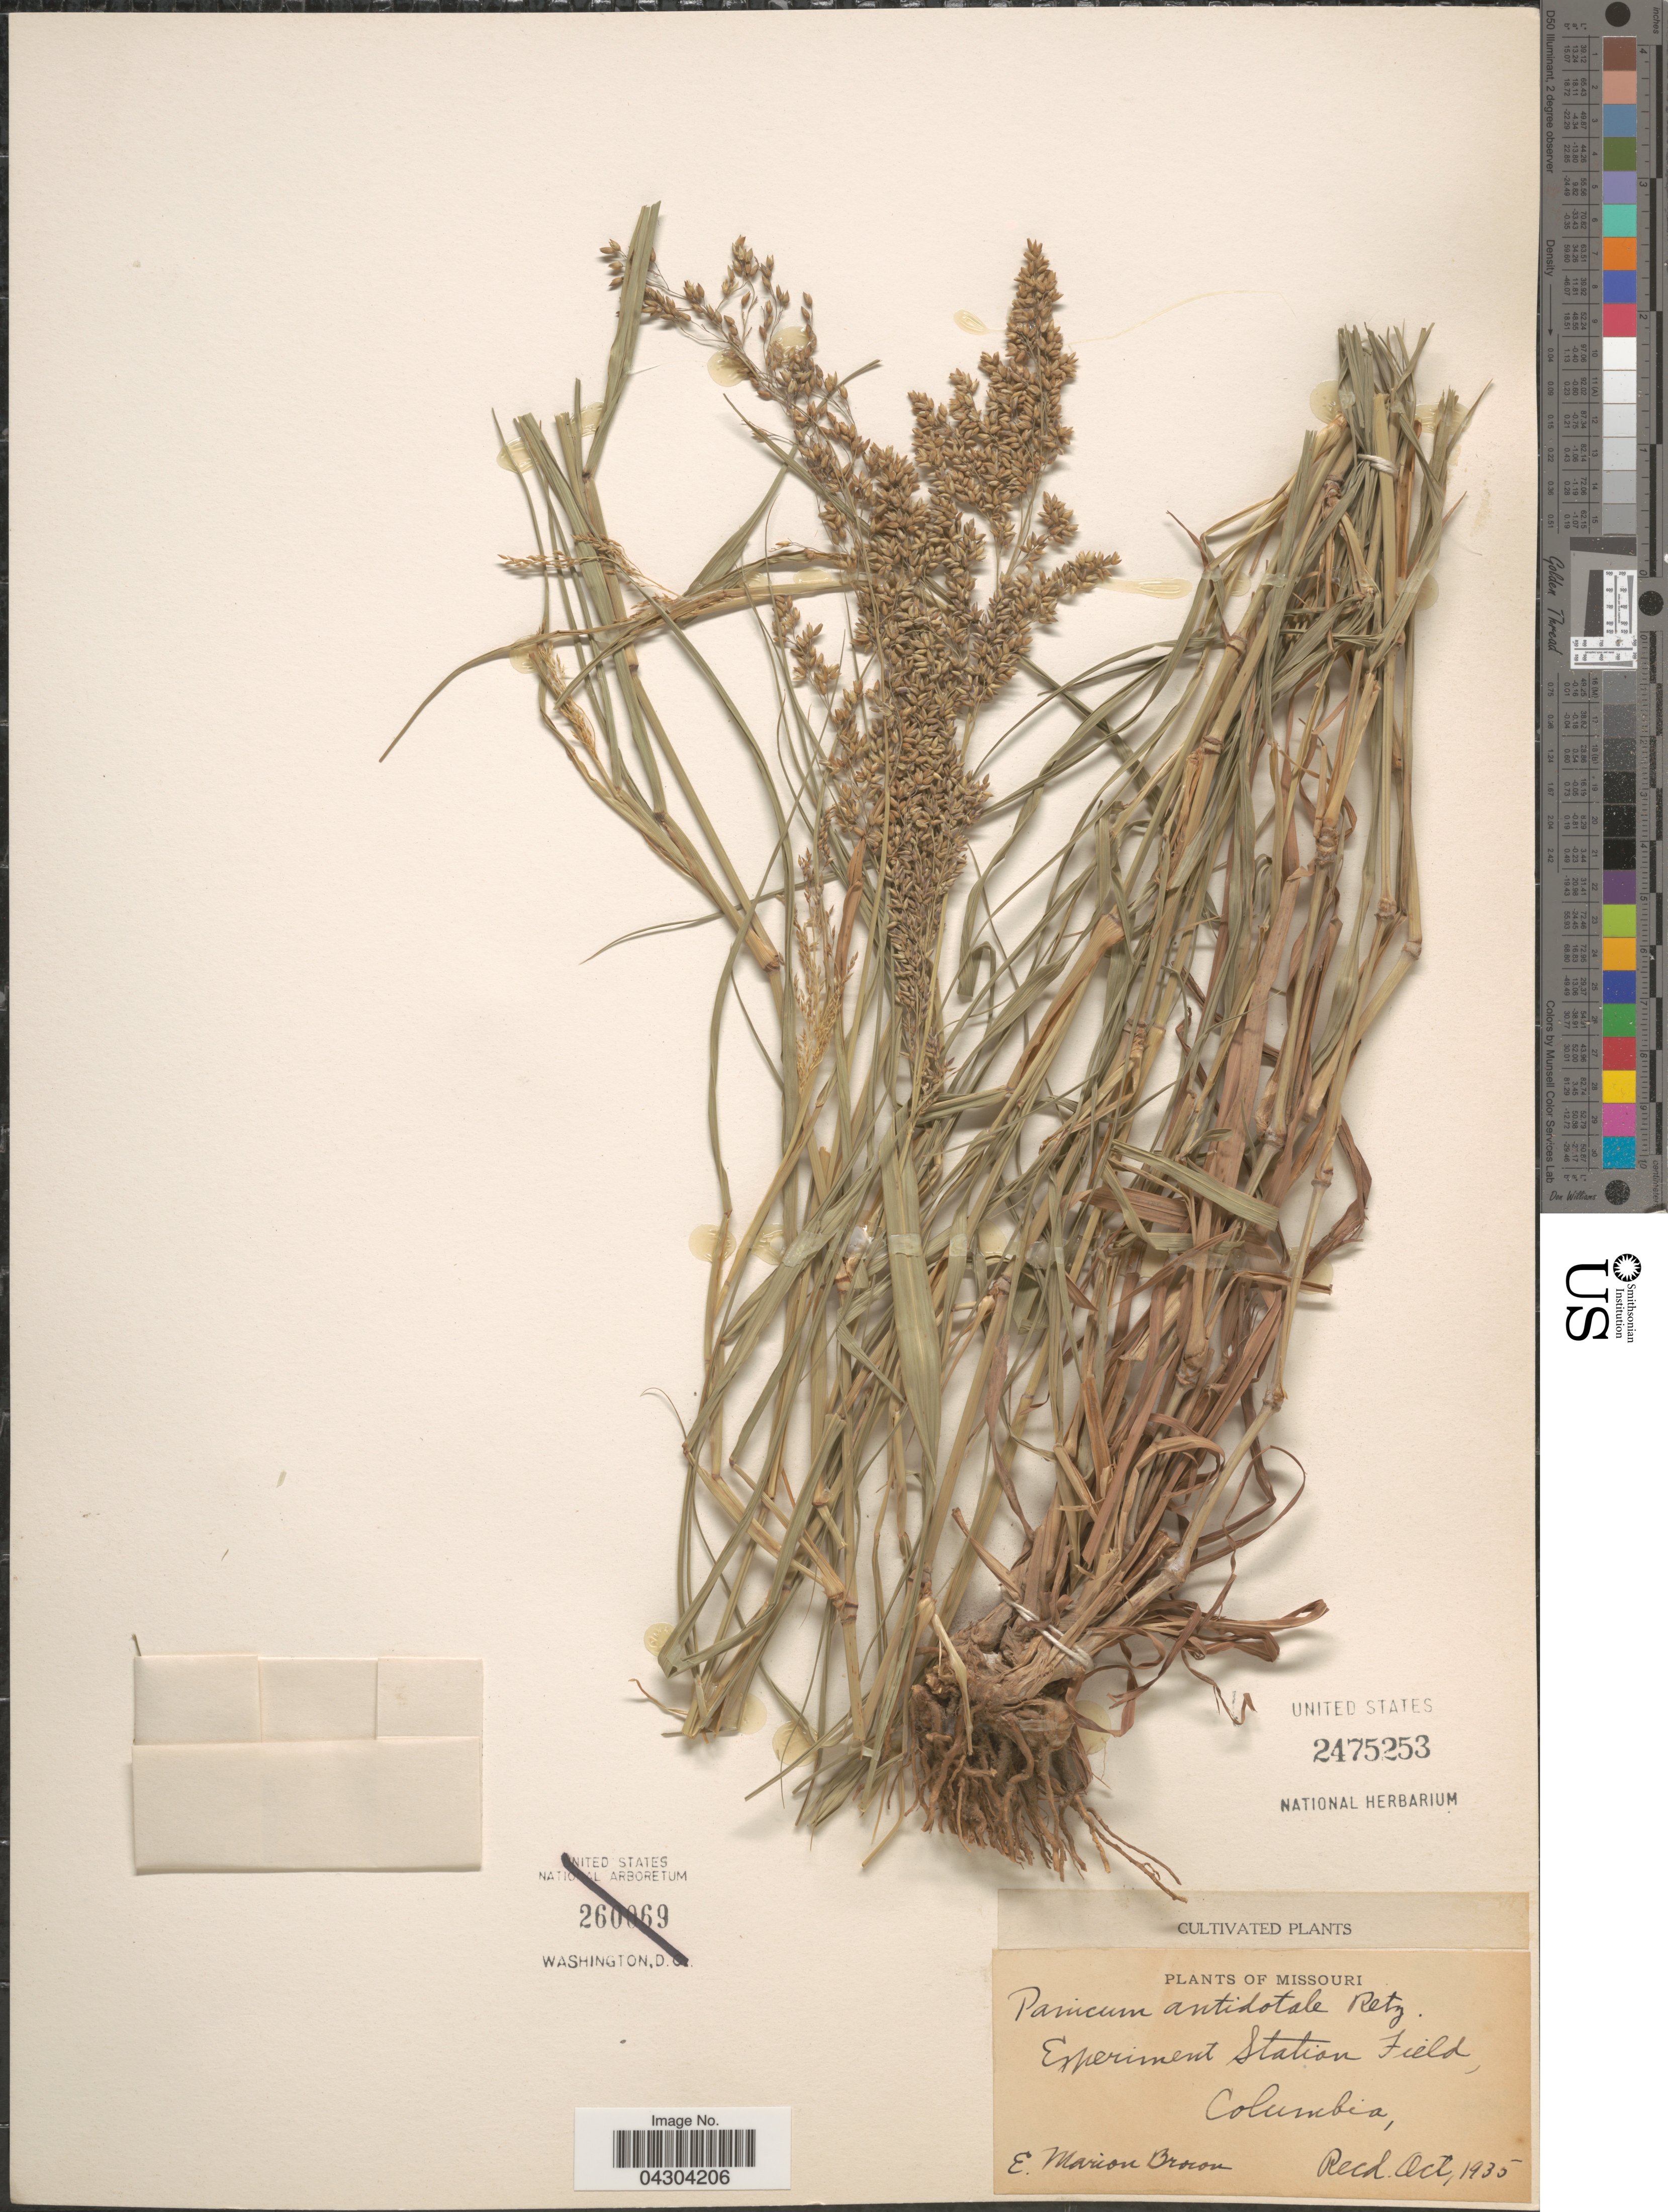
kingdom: Plantae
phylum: Tracheophyta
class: Liliopsida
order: Poales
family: Poaceae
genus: Panicum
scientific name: Panicum antidotale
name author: Retz.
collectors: E. Brown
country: United States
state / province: Missouri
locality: Experiment Station Field, Columbia.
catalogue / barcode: US 2475253